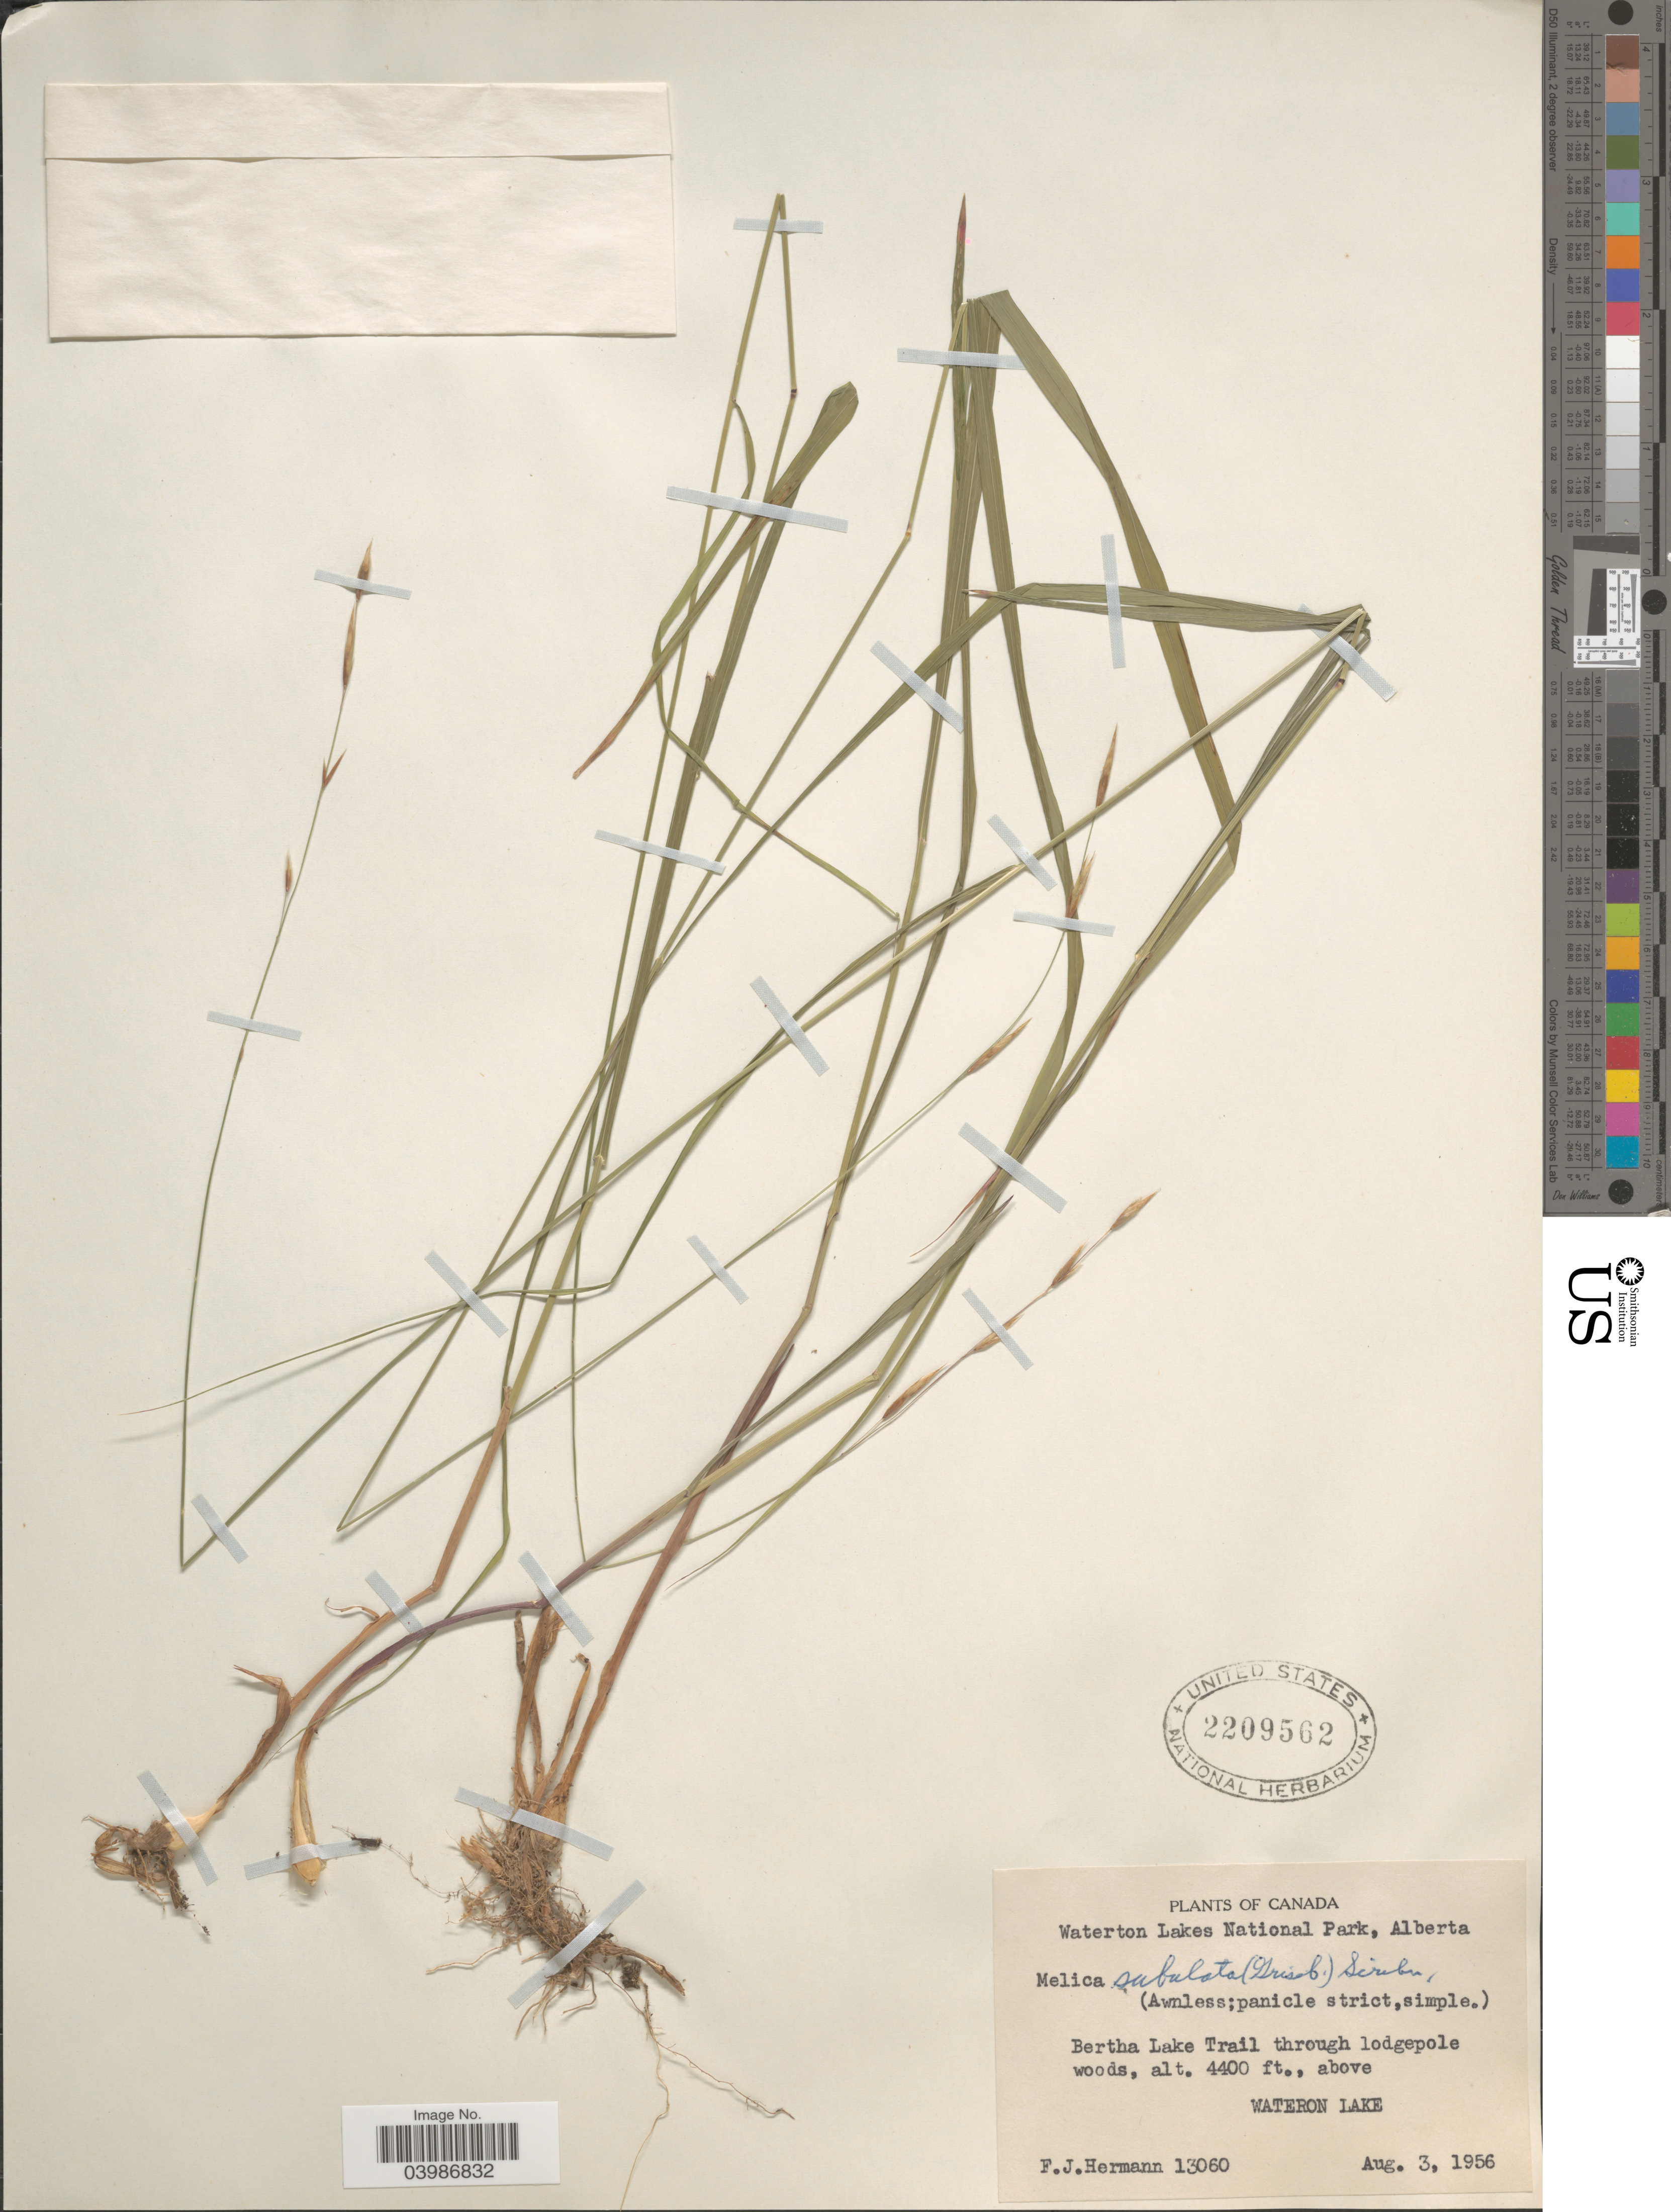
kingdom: Plantae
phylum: Tracheophyta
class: Liliopsida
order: Poales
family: Poaceae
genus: Melica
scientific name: Melica subulata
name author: (Griseb.) Scribn.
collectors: F. J. Hermann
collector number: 13060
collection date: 1956-08-03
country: Canada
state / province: Alberta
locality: Waterton Lakes National Park. Bertha Lake Trail through lodgepole woods, above Waterton Lake.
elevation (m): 1341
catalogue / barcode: US 2209562